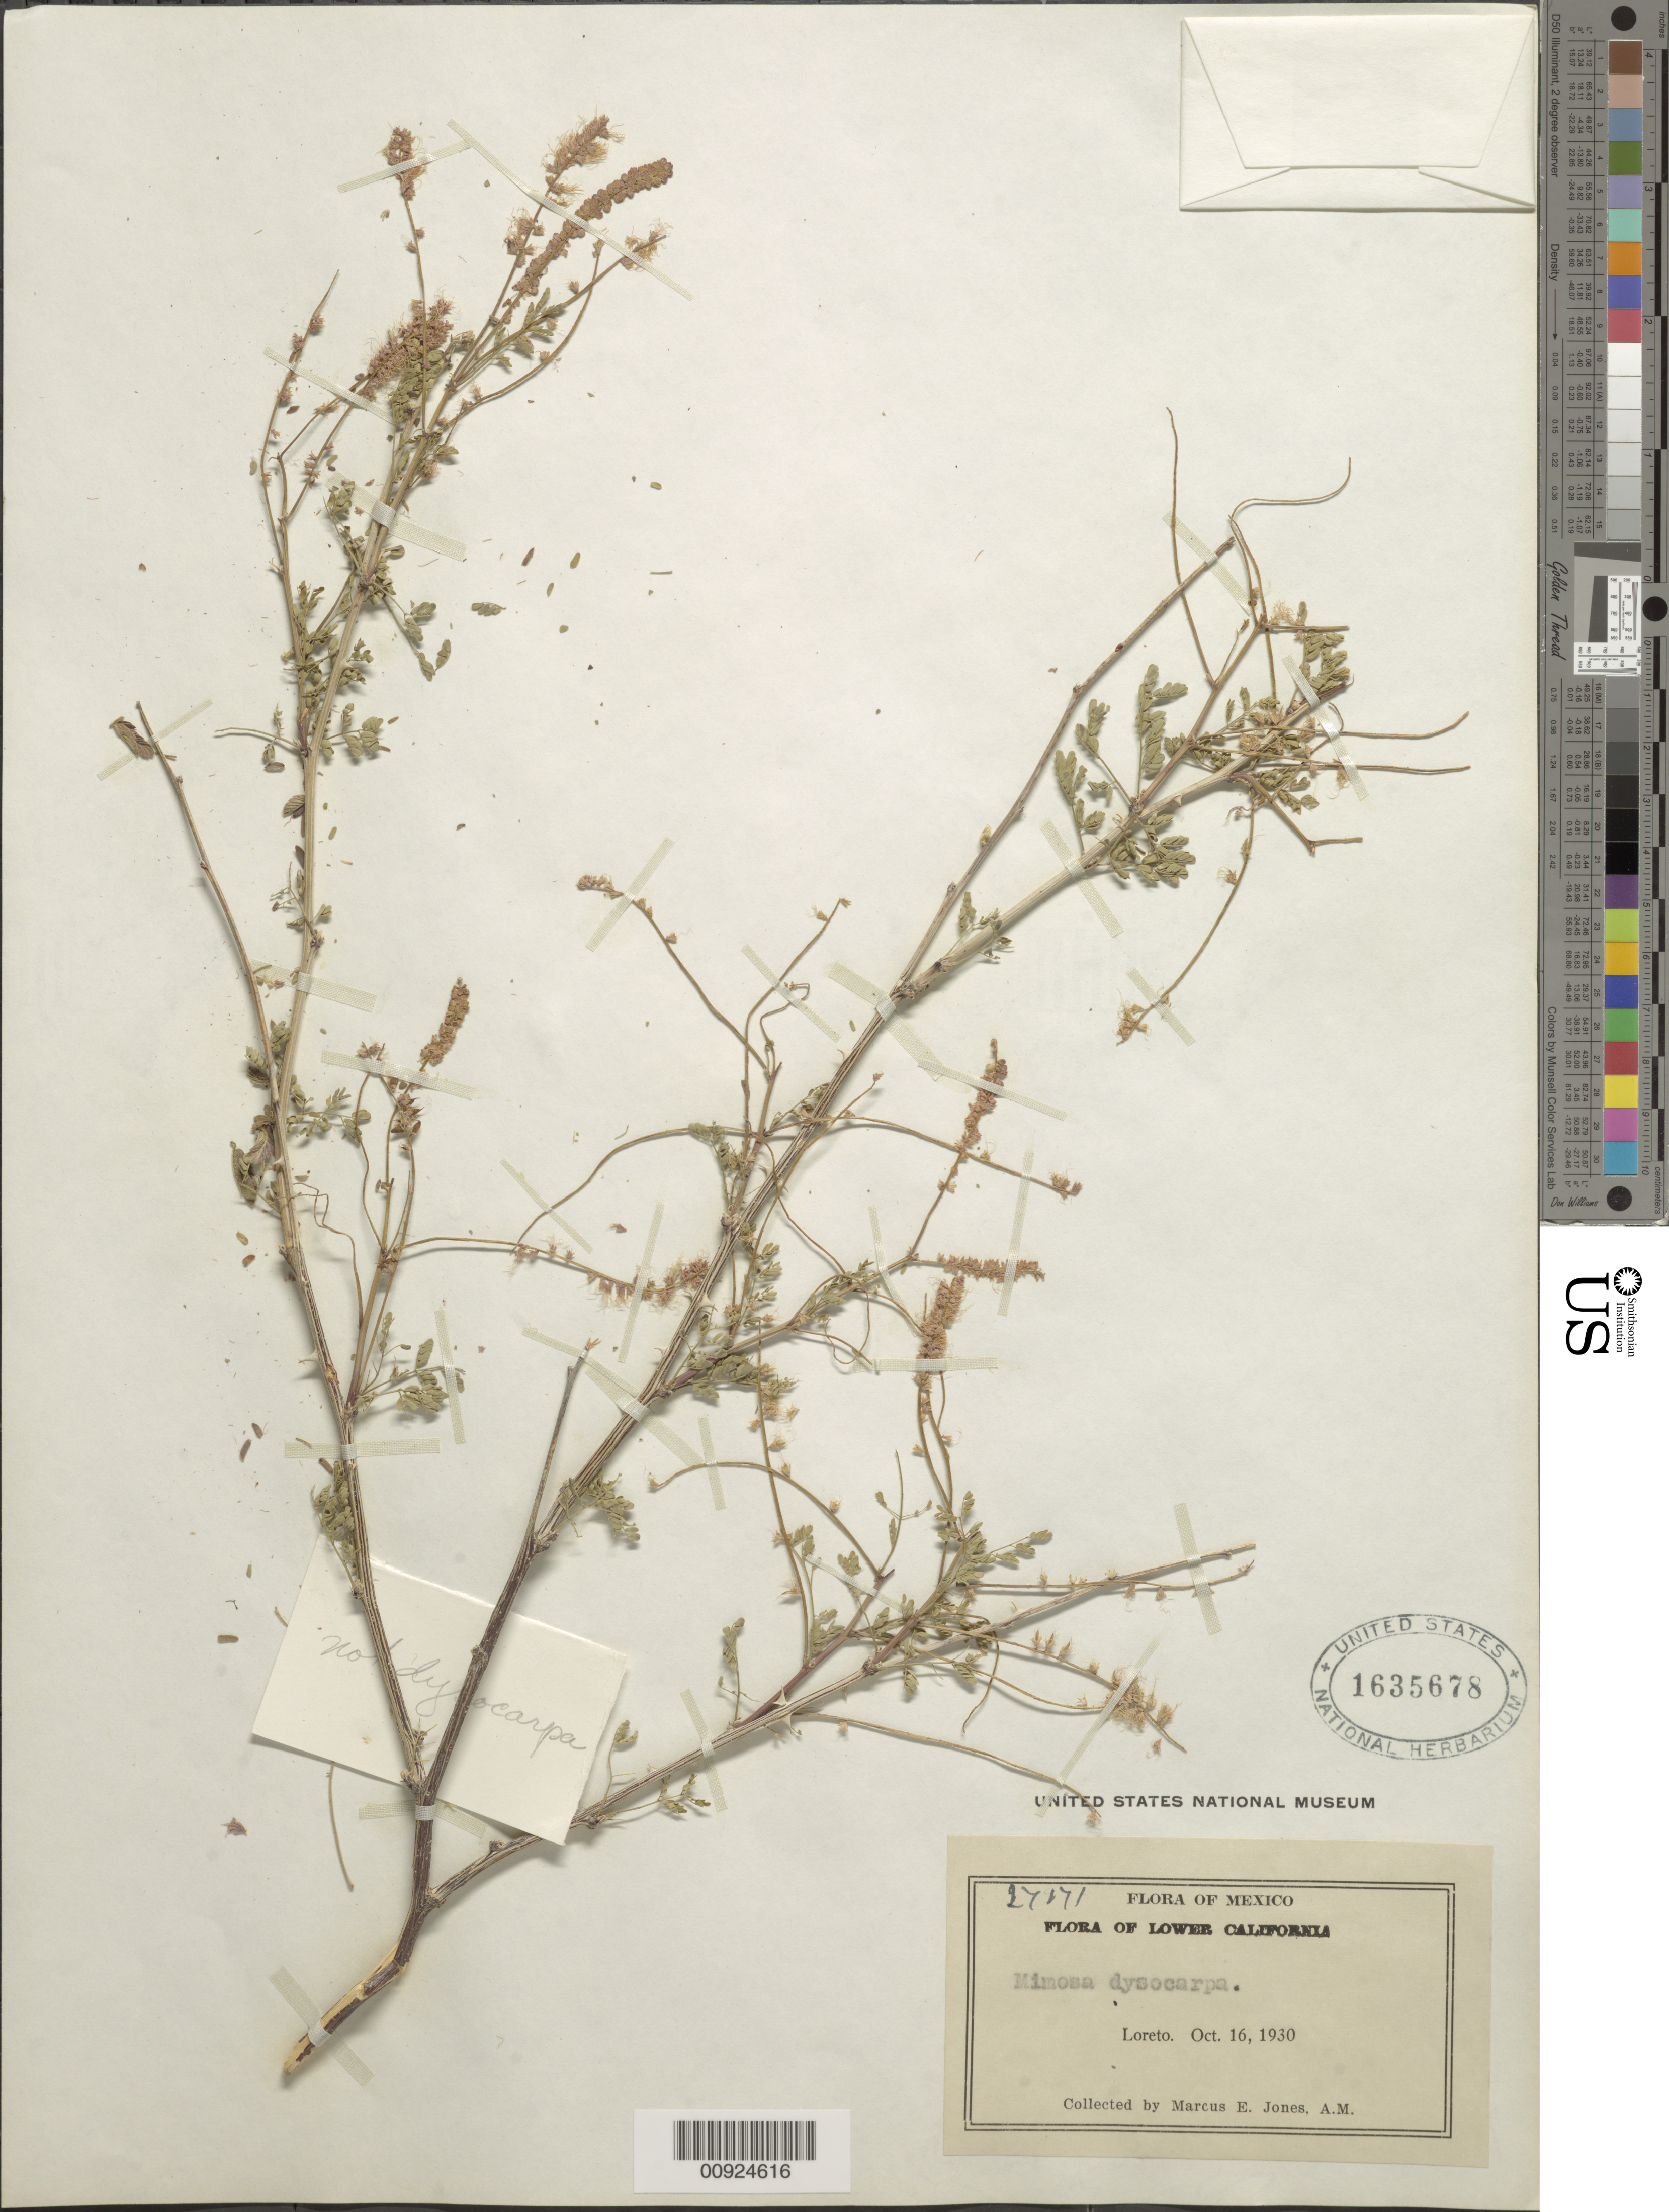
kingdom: Plantae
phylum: Tracheophyta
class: Magnoliopsida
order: Fabales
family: Fabaceae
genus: Mimosa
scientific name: Mimosa dysocarpa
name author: Benth. ex A. Gray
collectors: M. E. Jones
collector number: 27171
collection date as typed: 16 Oct 1930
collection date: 1930-10-16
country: Mexico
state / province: Baja California Sur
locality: Loreto, Lower California.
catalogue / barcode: US 1635678